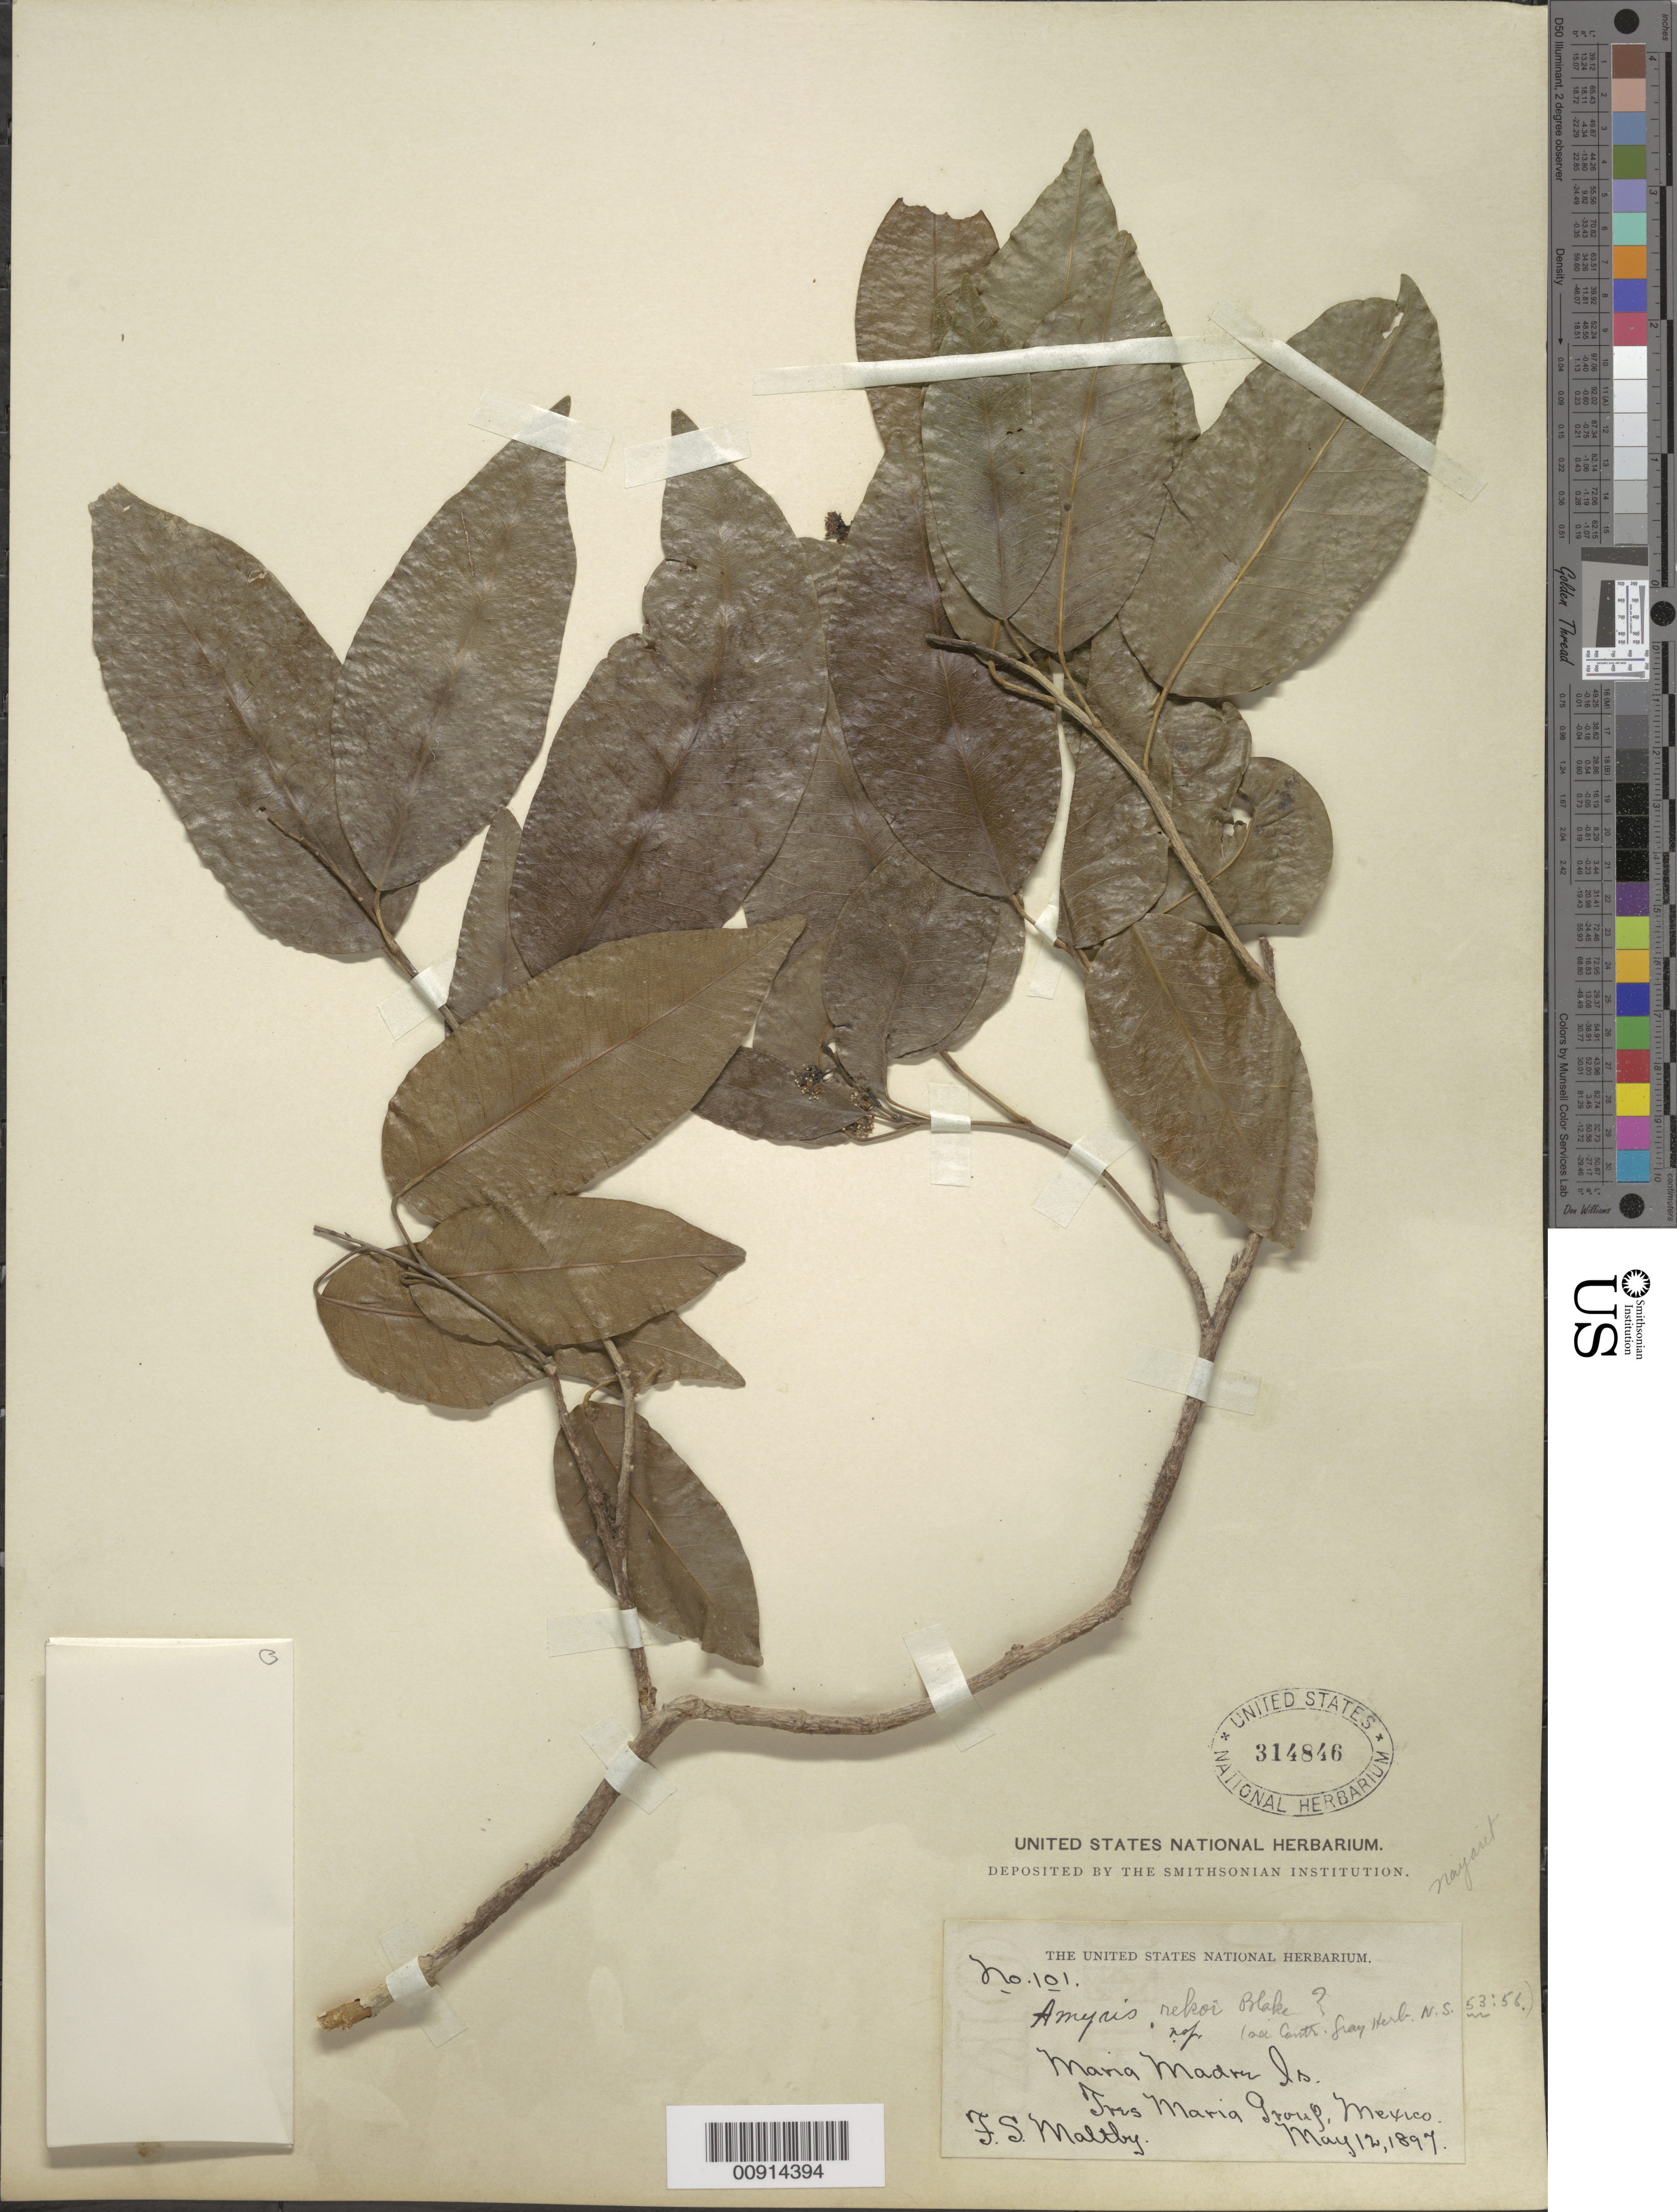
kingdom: Plantae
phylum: Tracheophyta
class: Magnoliopsida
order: Sapindales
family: Rutaceae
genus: Amyris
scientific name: Amyris rekoi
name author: Blake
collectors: T. S. Maltby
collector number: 101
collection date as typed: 12 May 1897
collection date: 1897-05-12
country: Mexico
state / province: Nayarit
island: Maria Madre I.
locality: Maria Madre Is., Tres Marias Group.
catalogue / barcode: US 314846